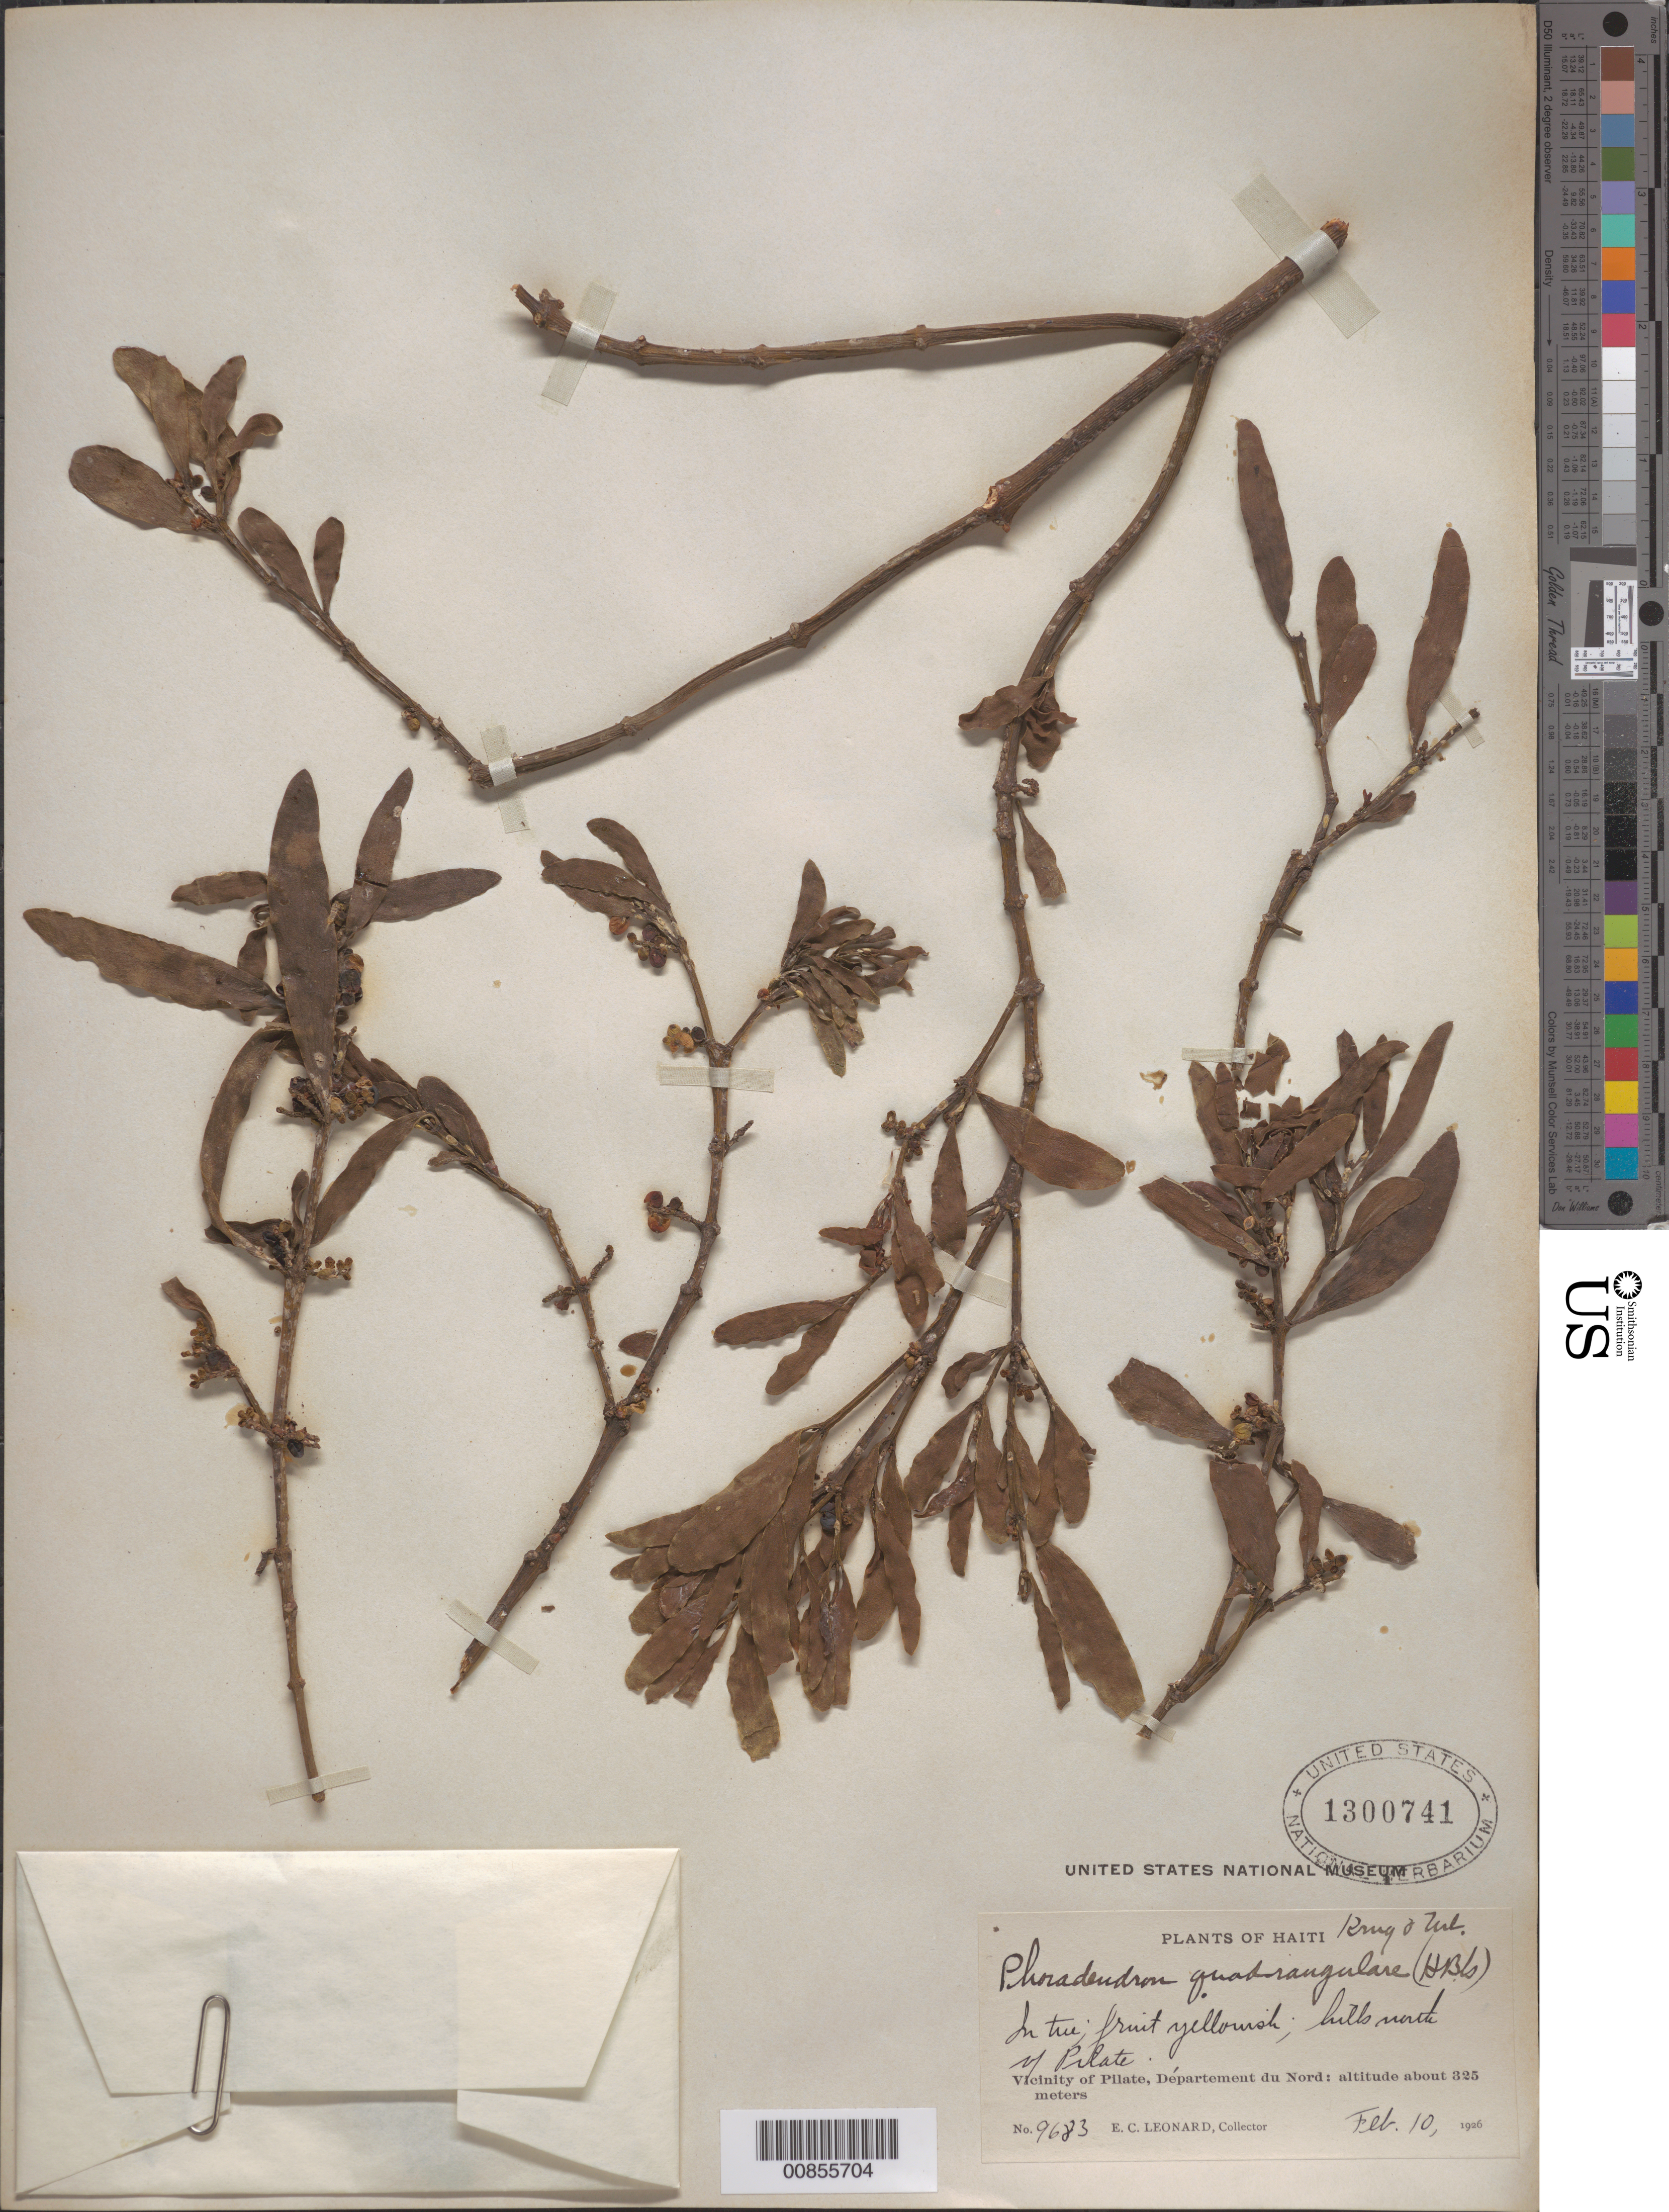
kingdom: Plantae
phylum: Tracheophyta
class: Magnoliopsida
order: Santalales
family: Viscaceae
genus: Phoradendron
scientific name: Phoradendron quadrangulare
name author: (Kunth) Griseb.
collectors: E. C. Leonard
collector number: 9683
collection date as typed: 10 Feb 1926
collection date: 1926-02-10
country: Haiti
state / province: Nord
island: Hispaniola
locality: Hills north of Pilate.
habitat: In tree.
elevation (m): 325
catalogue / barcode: US 1300741